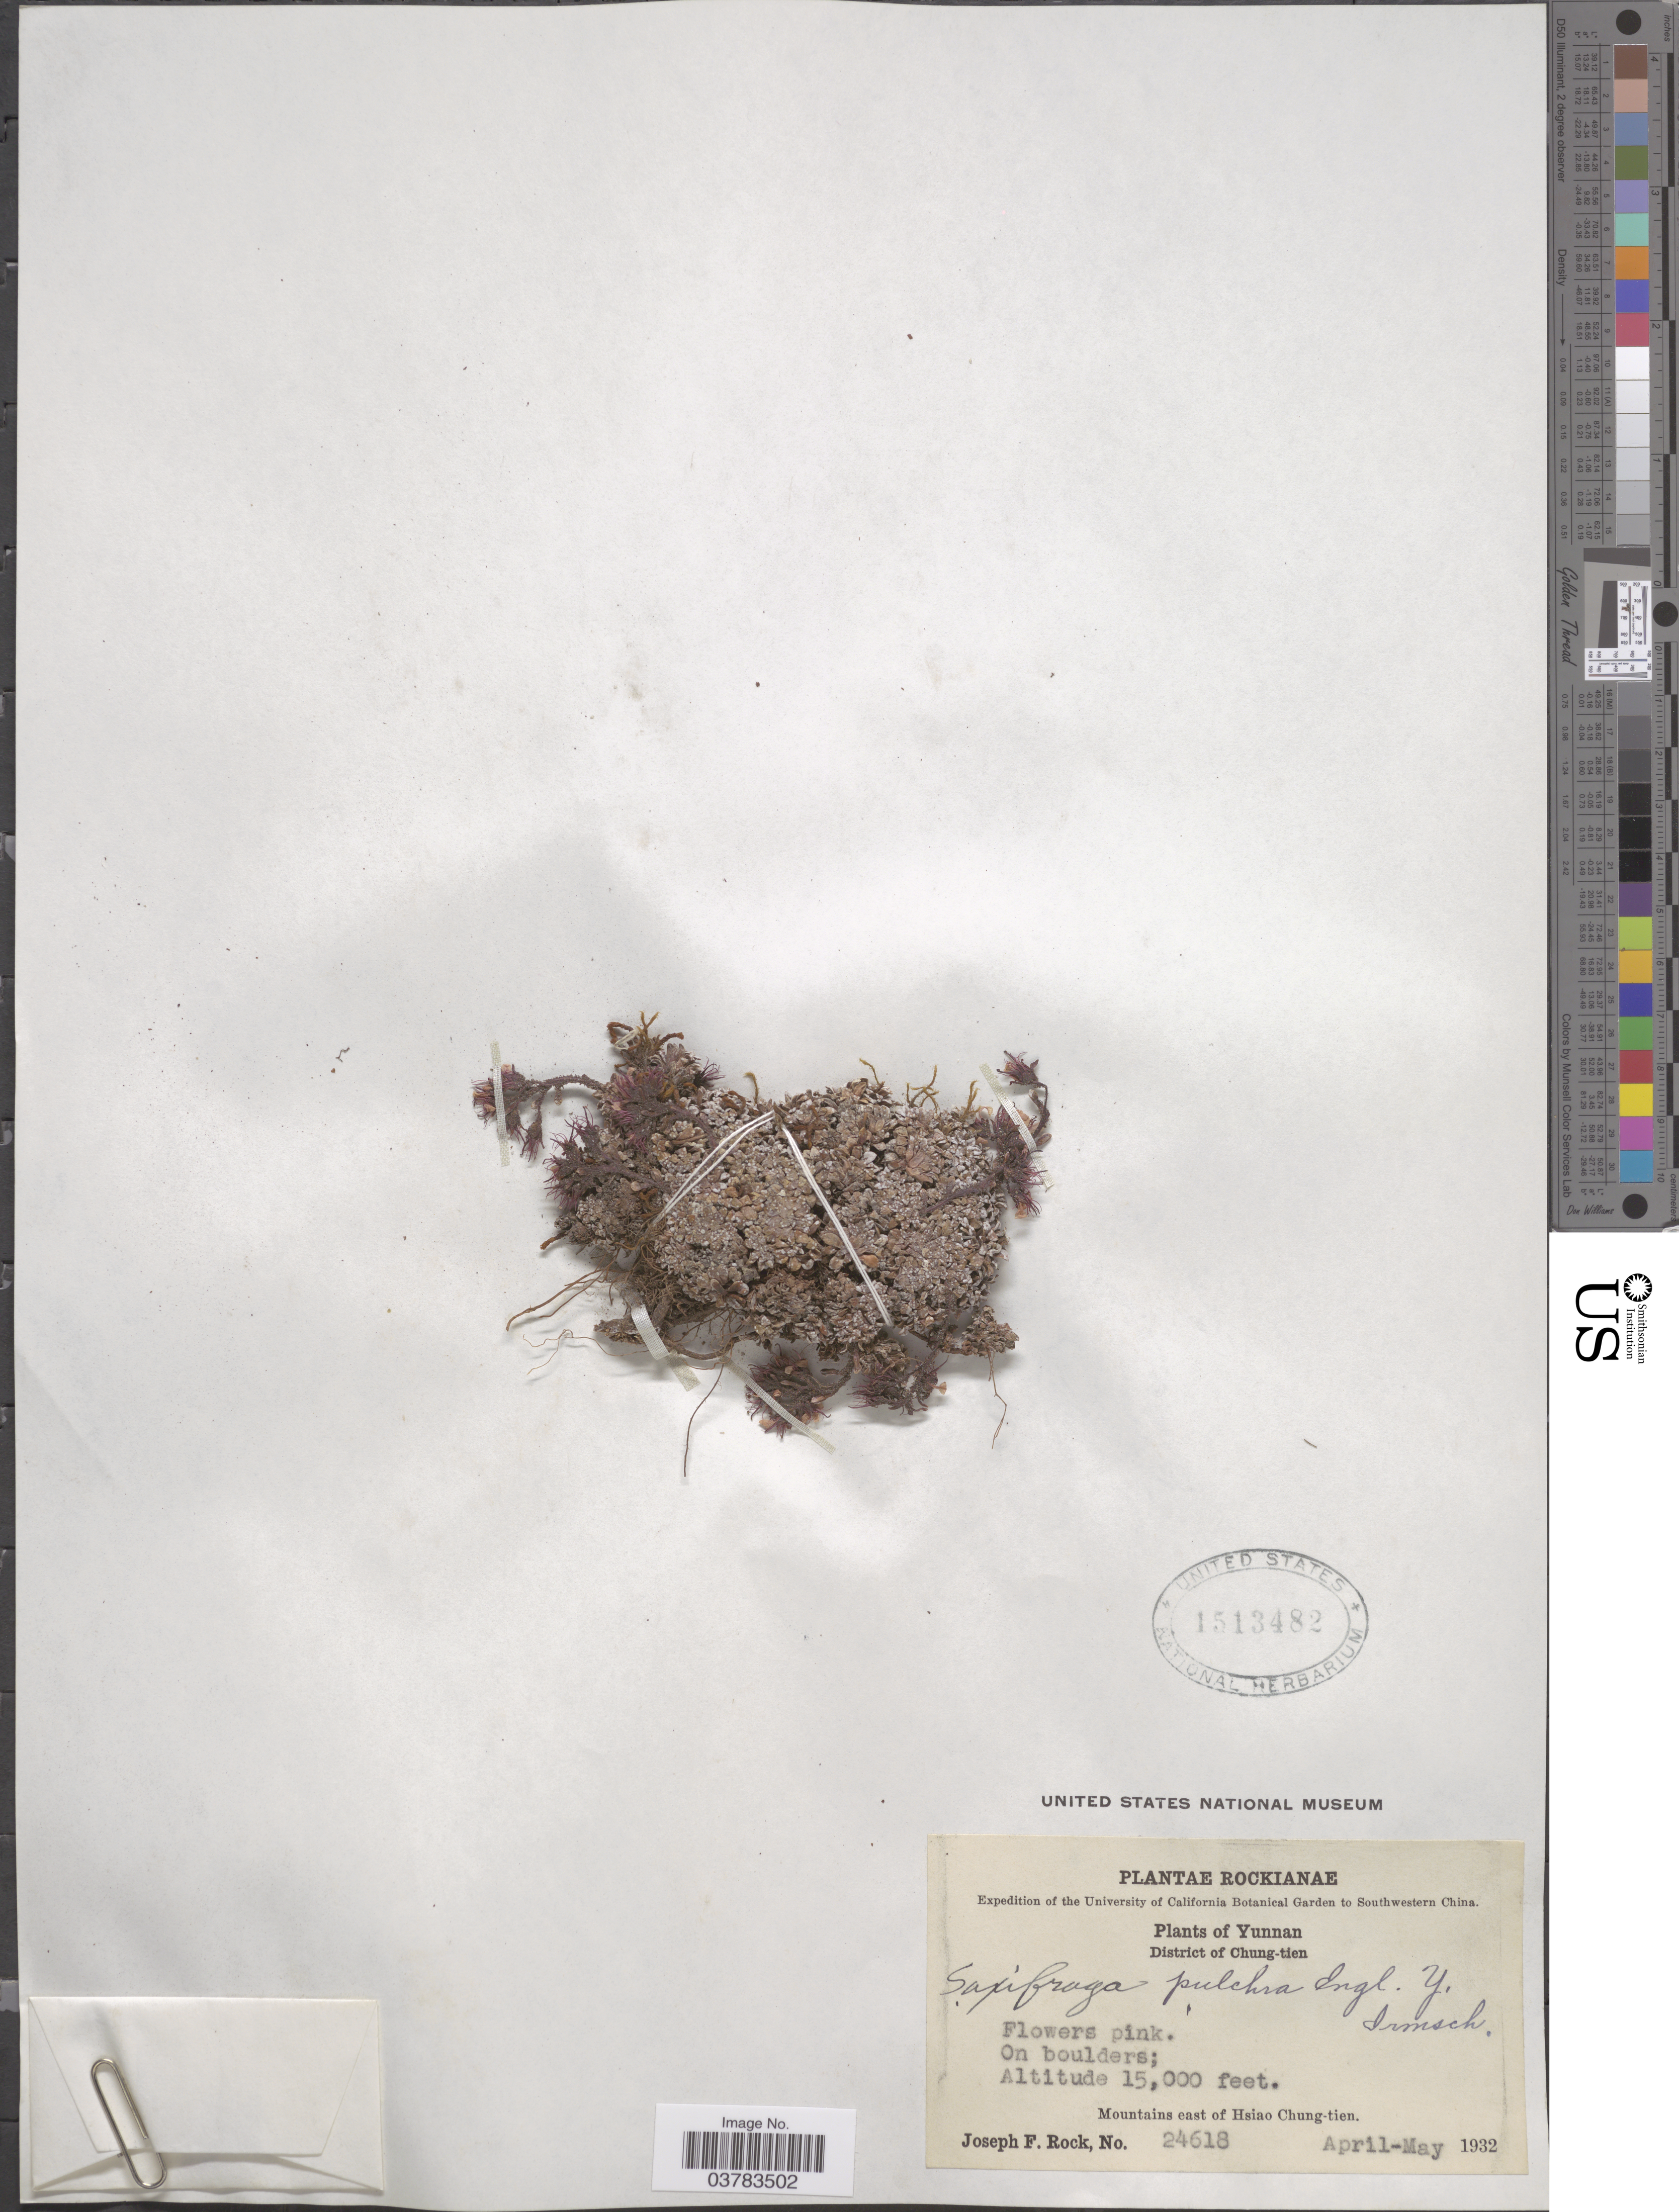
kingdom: Plantae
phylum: Tracheophyta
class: Magnoliopsida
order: Saxifragales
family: Saxifragaceae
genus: Saxifraga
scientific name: Saxifraga pulchra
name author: Engl. & Irmsch.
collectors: J. F. Rock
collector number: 24618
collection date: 1932-04/1932-05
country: China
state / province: Yunnan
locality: Expedition of the University of California Botanical Garden to Southwestern China. District of Chung-tien. Mountains east of Hsiao Chung-tien.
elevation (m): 4572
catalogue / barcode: US 1513482